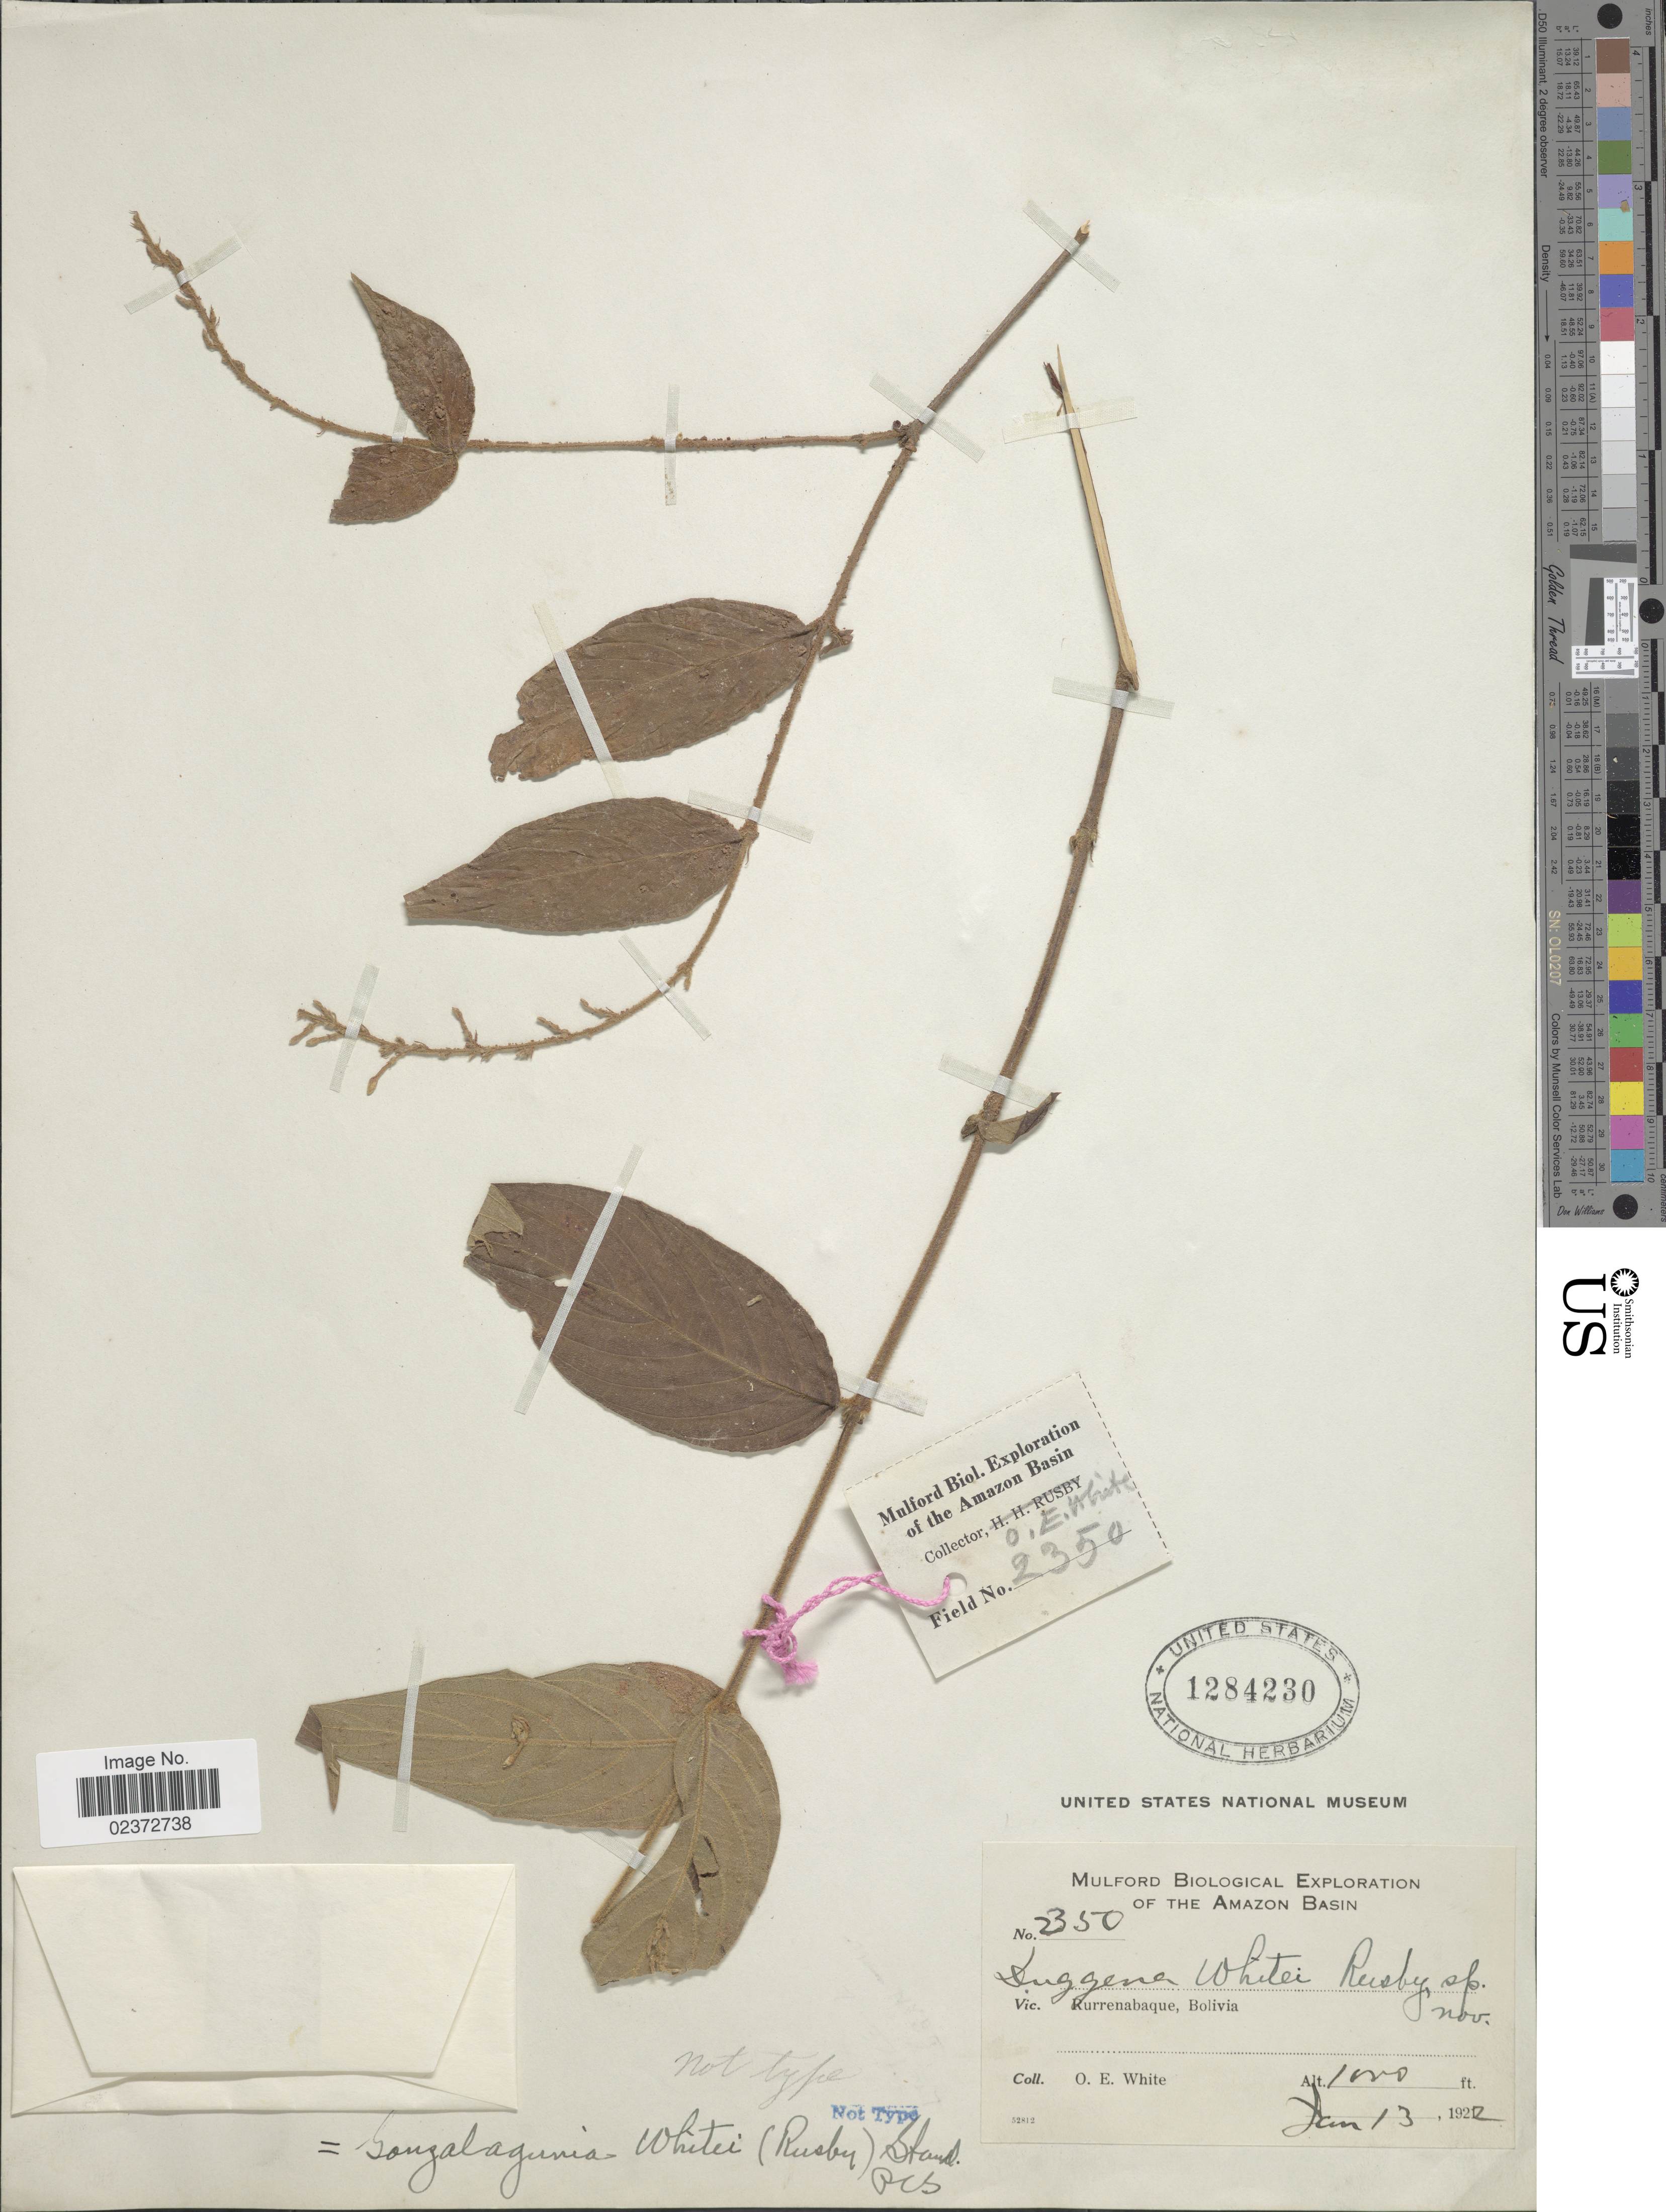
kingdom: Plantae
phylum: Tracheophyta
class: Magnoliopsida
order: Gentianales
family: Rubiaceae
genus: Gonzalagunia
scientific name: Gonzalagunia whitei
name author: (Rusby) Standl.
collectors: O. E. White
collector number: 2350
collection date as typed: Jan. 13, 1922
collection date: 1922-01-13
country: Bolivia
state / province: Beni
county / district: José Ballivián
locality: Rurrenabaque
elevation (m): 305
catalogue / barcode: US 1284230